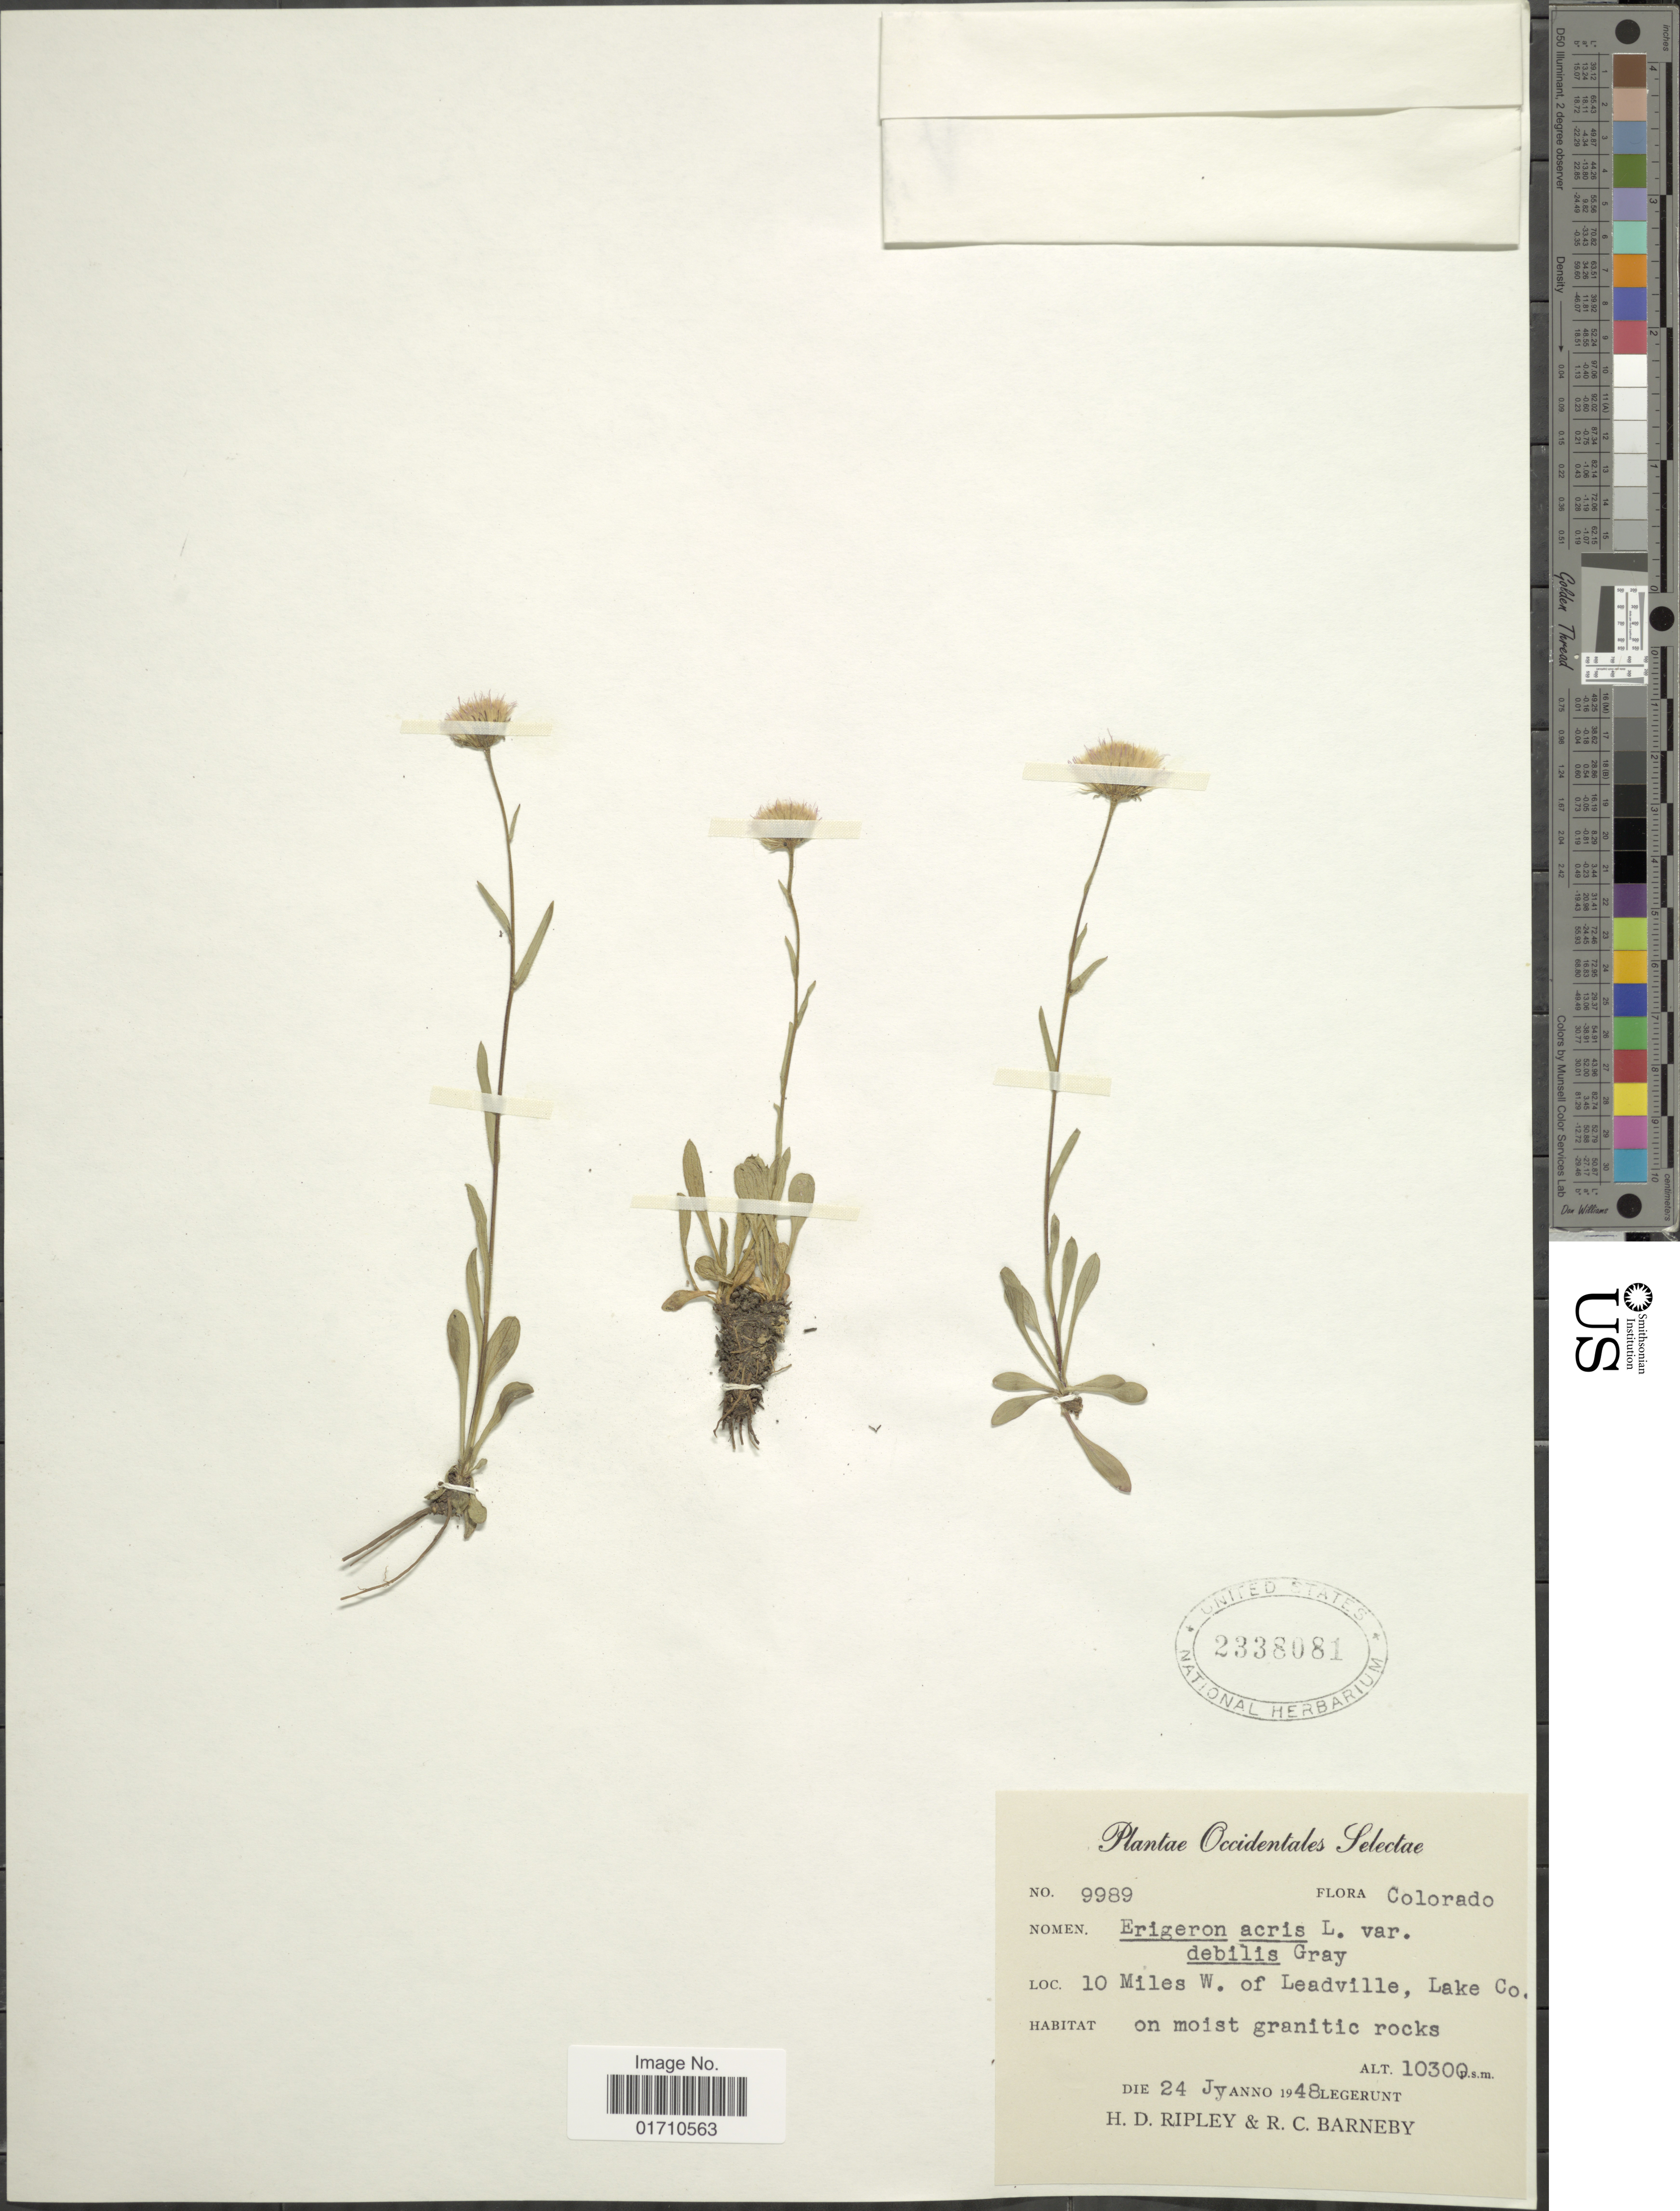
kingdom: Plantae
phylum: Tracheophyta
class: Magnoliopsida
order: Asterales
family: Asteraceae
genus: Erigeron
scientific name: Erigeron acris var. debilis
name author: A. Gray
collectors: H. Ripley & R. C. Barneby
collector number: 9989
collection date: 1948-07-24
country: United States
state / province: Colorado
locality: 10 Miles W. of Leadville, lake Co, on moist granitic rocks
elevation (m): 10300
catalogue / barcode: US 2338081